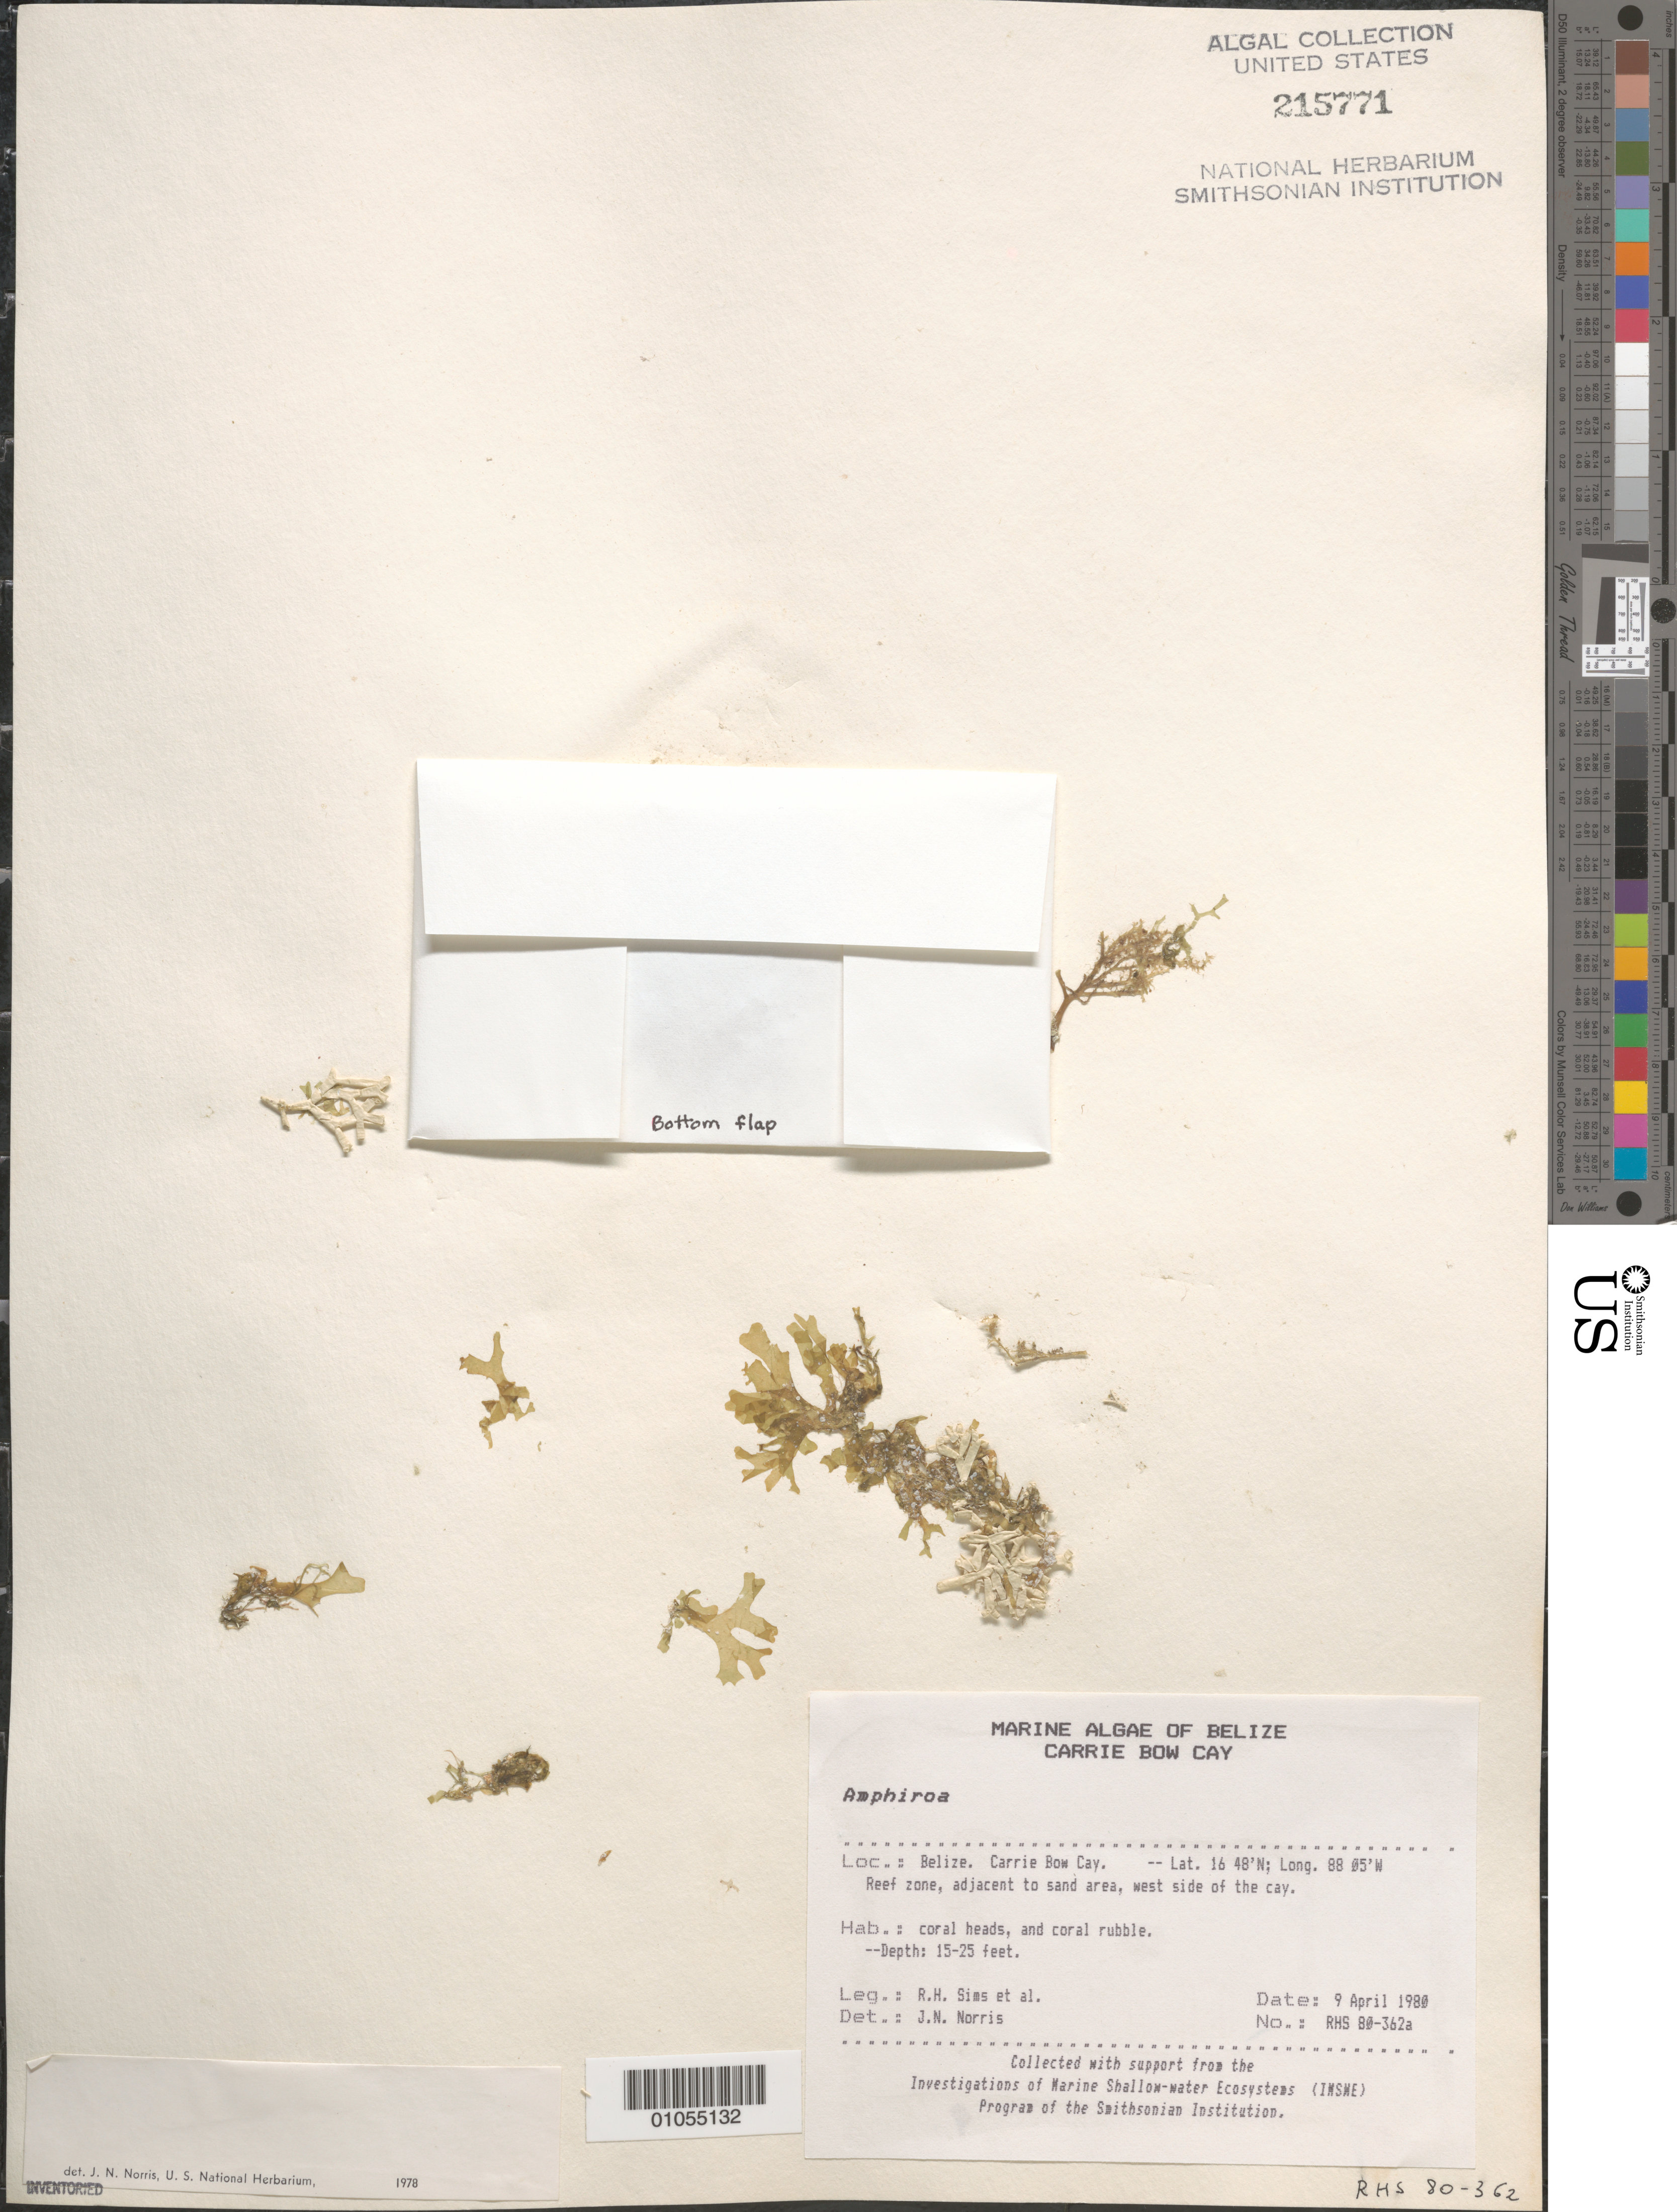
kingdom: Plantae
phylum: Rhodophyta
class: Florideophyceae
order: Corallinales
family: Lithophyllaceae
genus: Amphiroa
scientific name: Amphiroa sp.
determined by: Norris, James N.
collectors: R. H. Sims & et al.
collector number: RHS 80-362A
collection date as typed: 09 Apr 1980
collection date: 1980-04-09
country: Belize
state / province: Stann Creek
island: Carrie Bow Cay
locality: Reef zone, adjacent to sand area, west side of the cay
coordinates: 16 48'N, 88 05'W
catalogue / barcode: US 215771